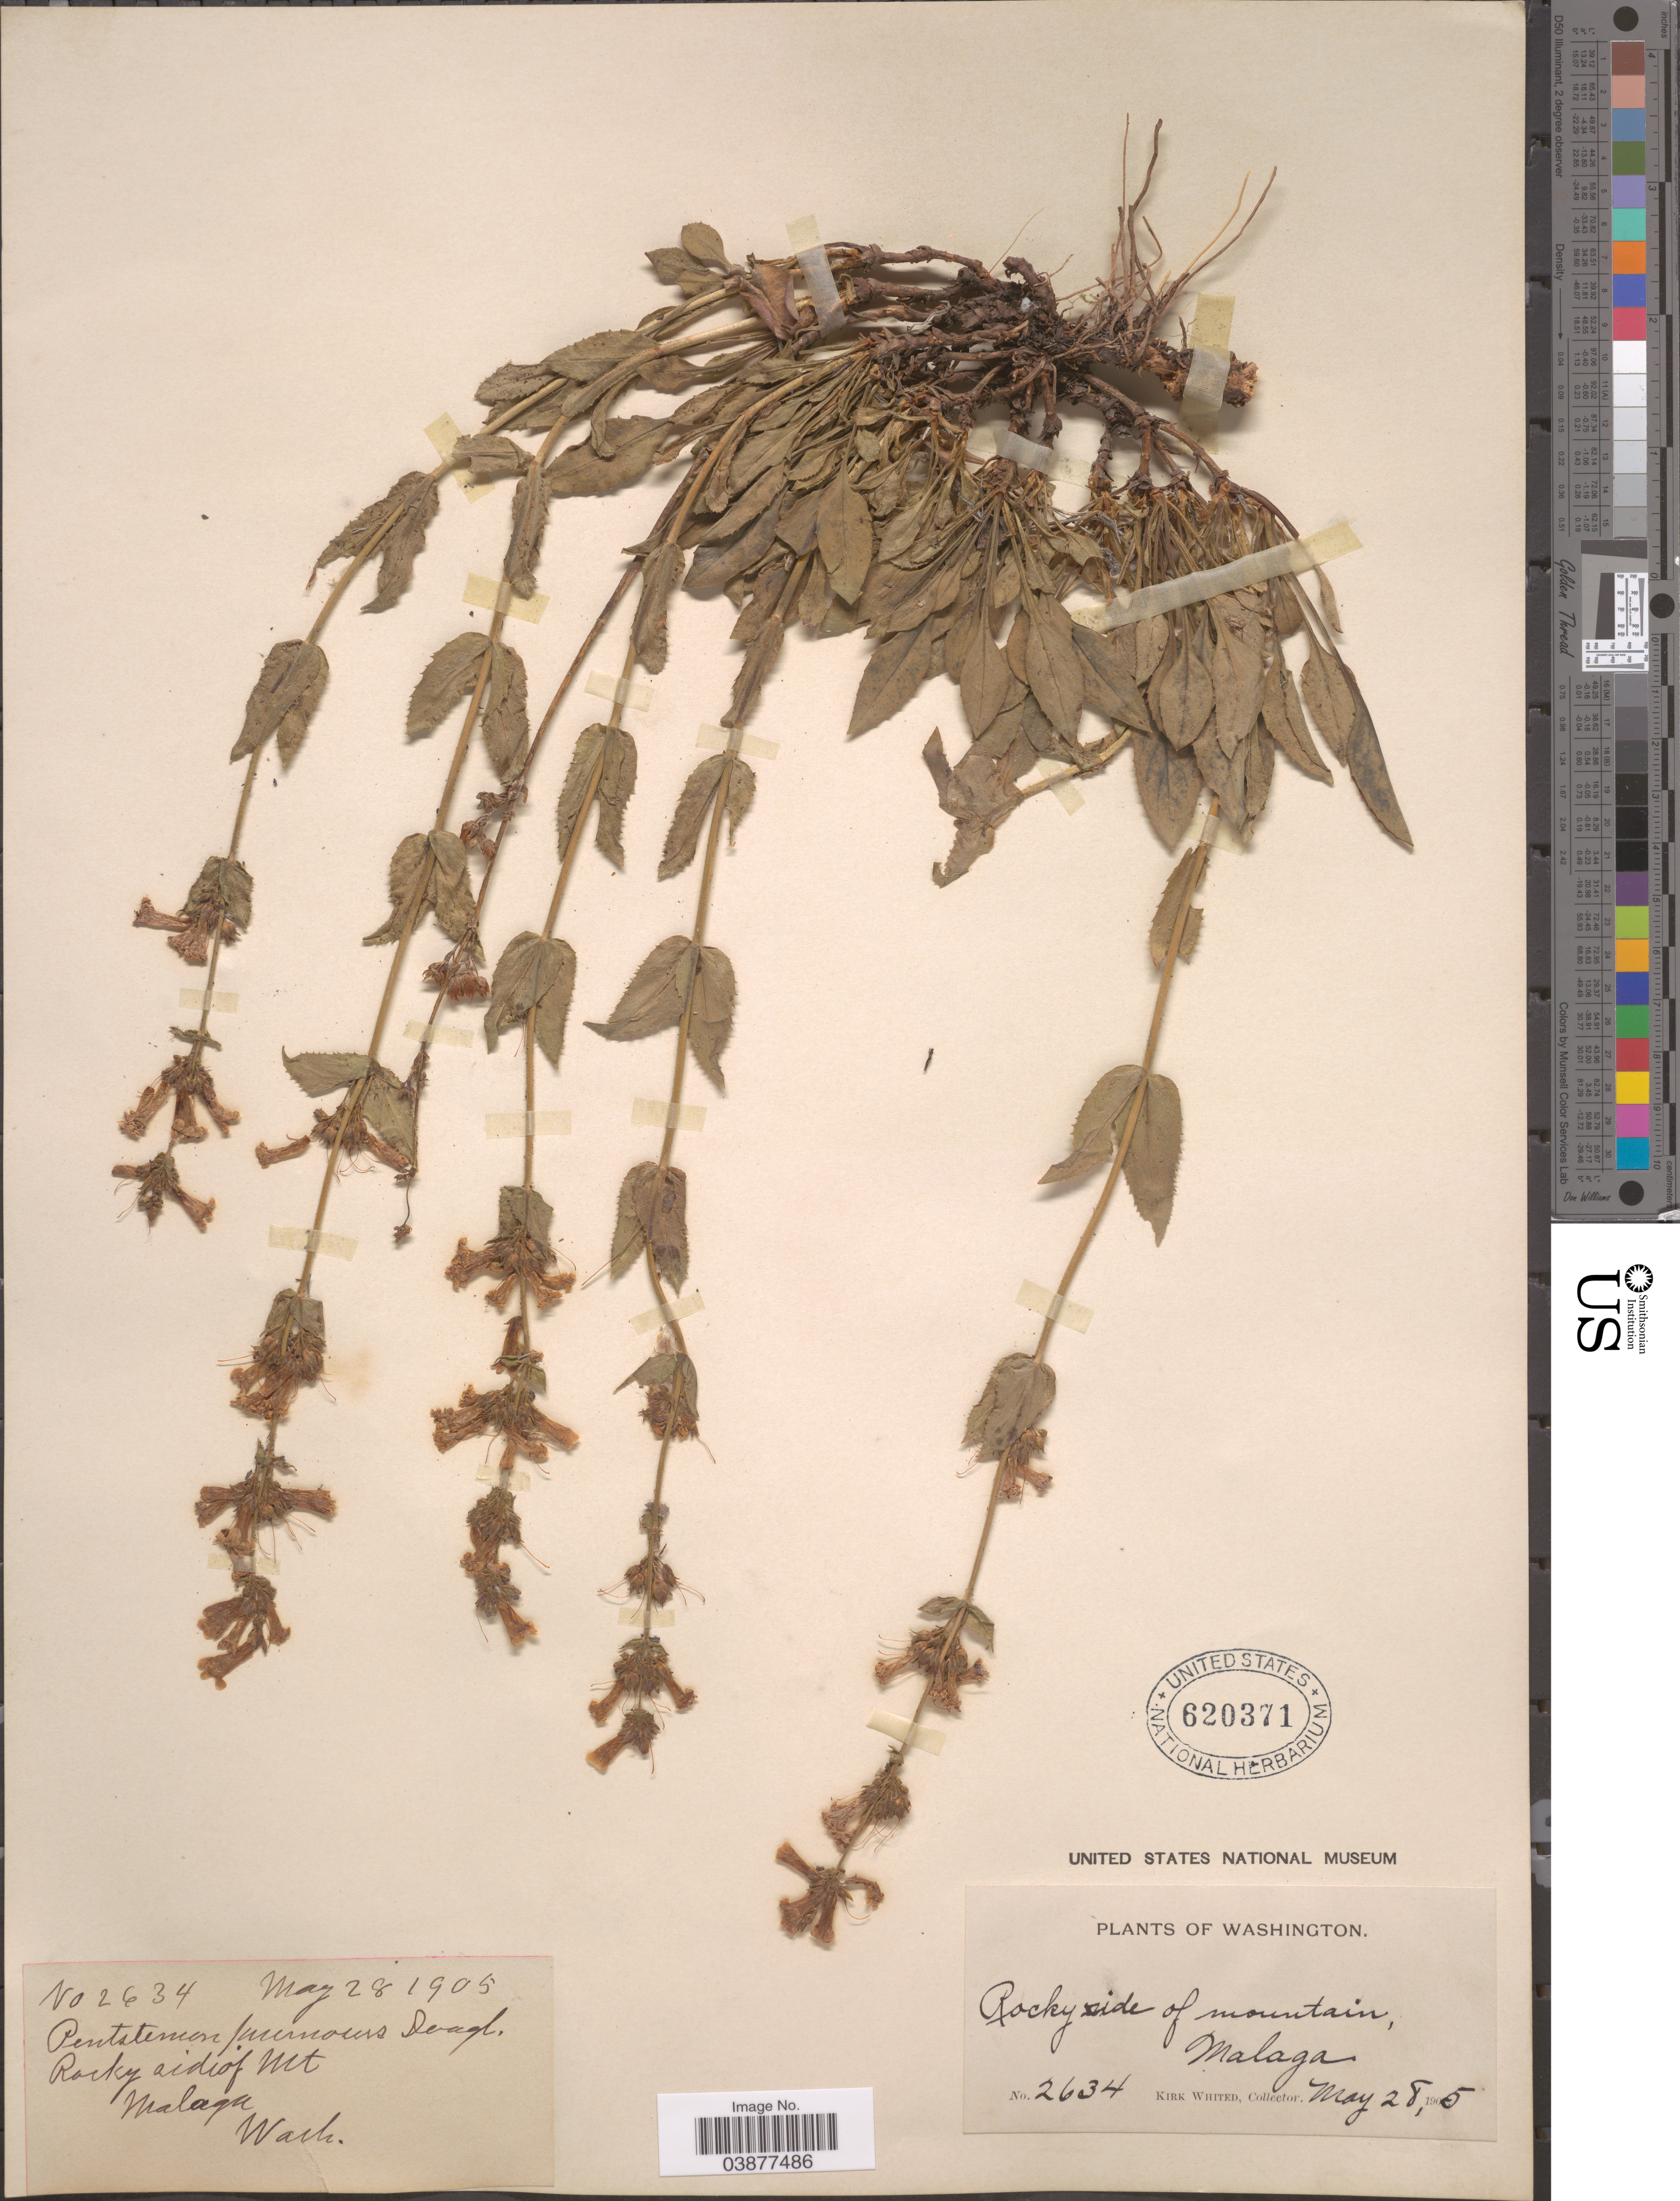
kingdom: Plantae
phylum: Tracheophyta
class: Magnoliopsida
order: Lamiales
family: Plantaginaceae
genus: Penstemon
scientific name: Penstemon pruinosus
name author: Douglas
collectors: K. Whited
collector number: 2634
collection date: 1905-05-28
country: United States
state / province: Washington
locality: Rocky side of mountain. Malaga.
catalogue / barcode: US 620371